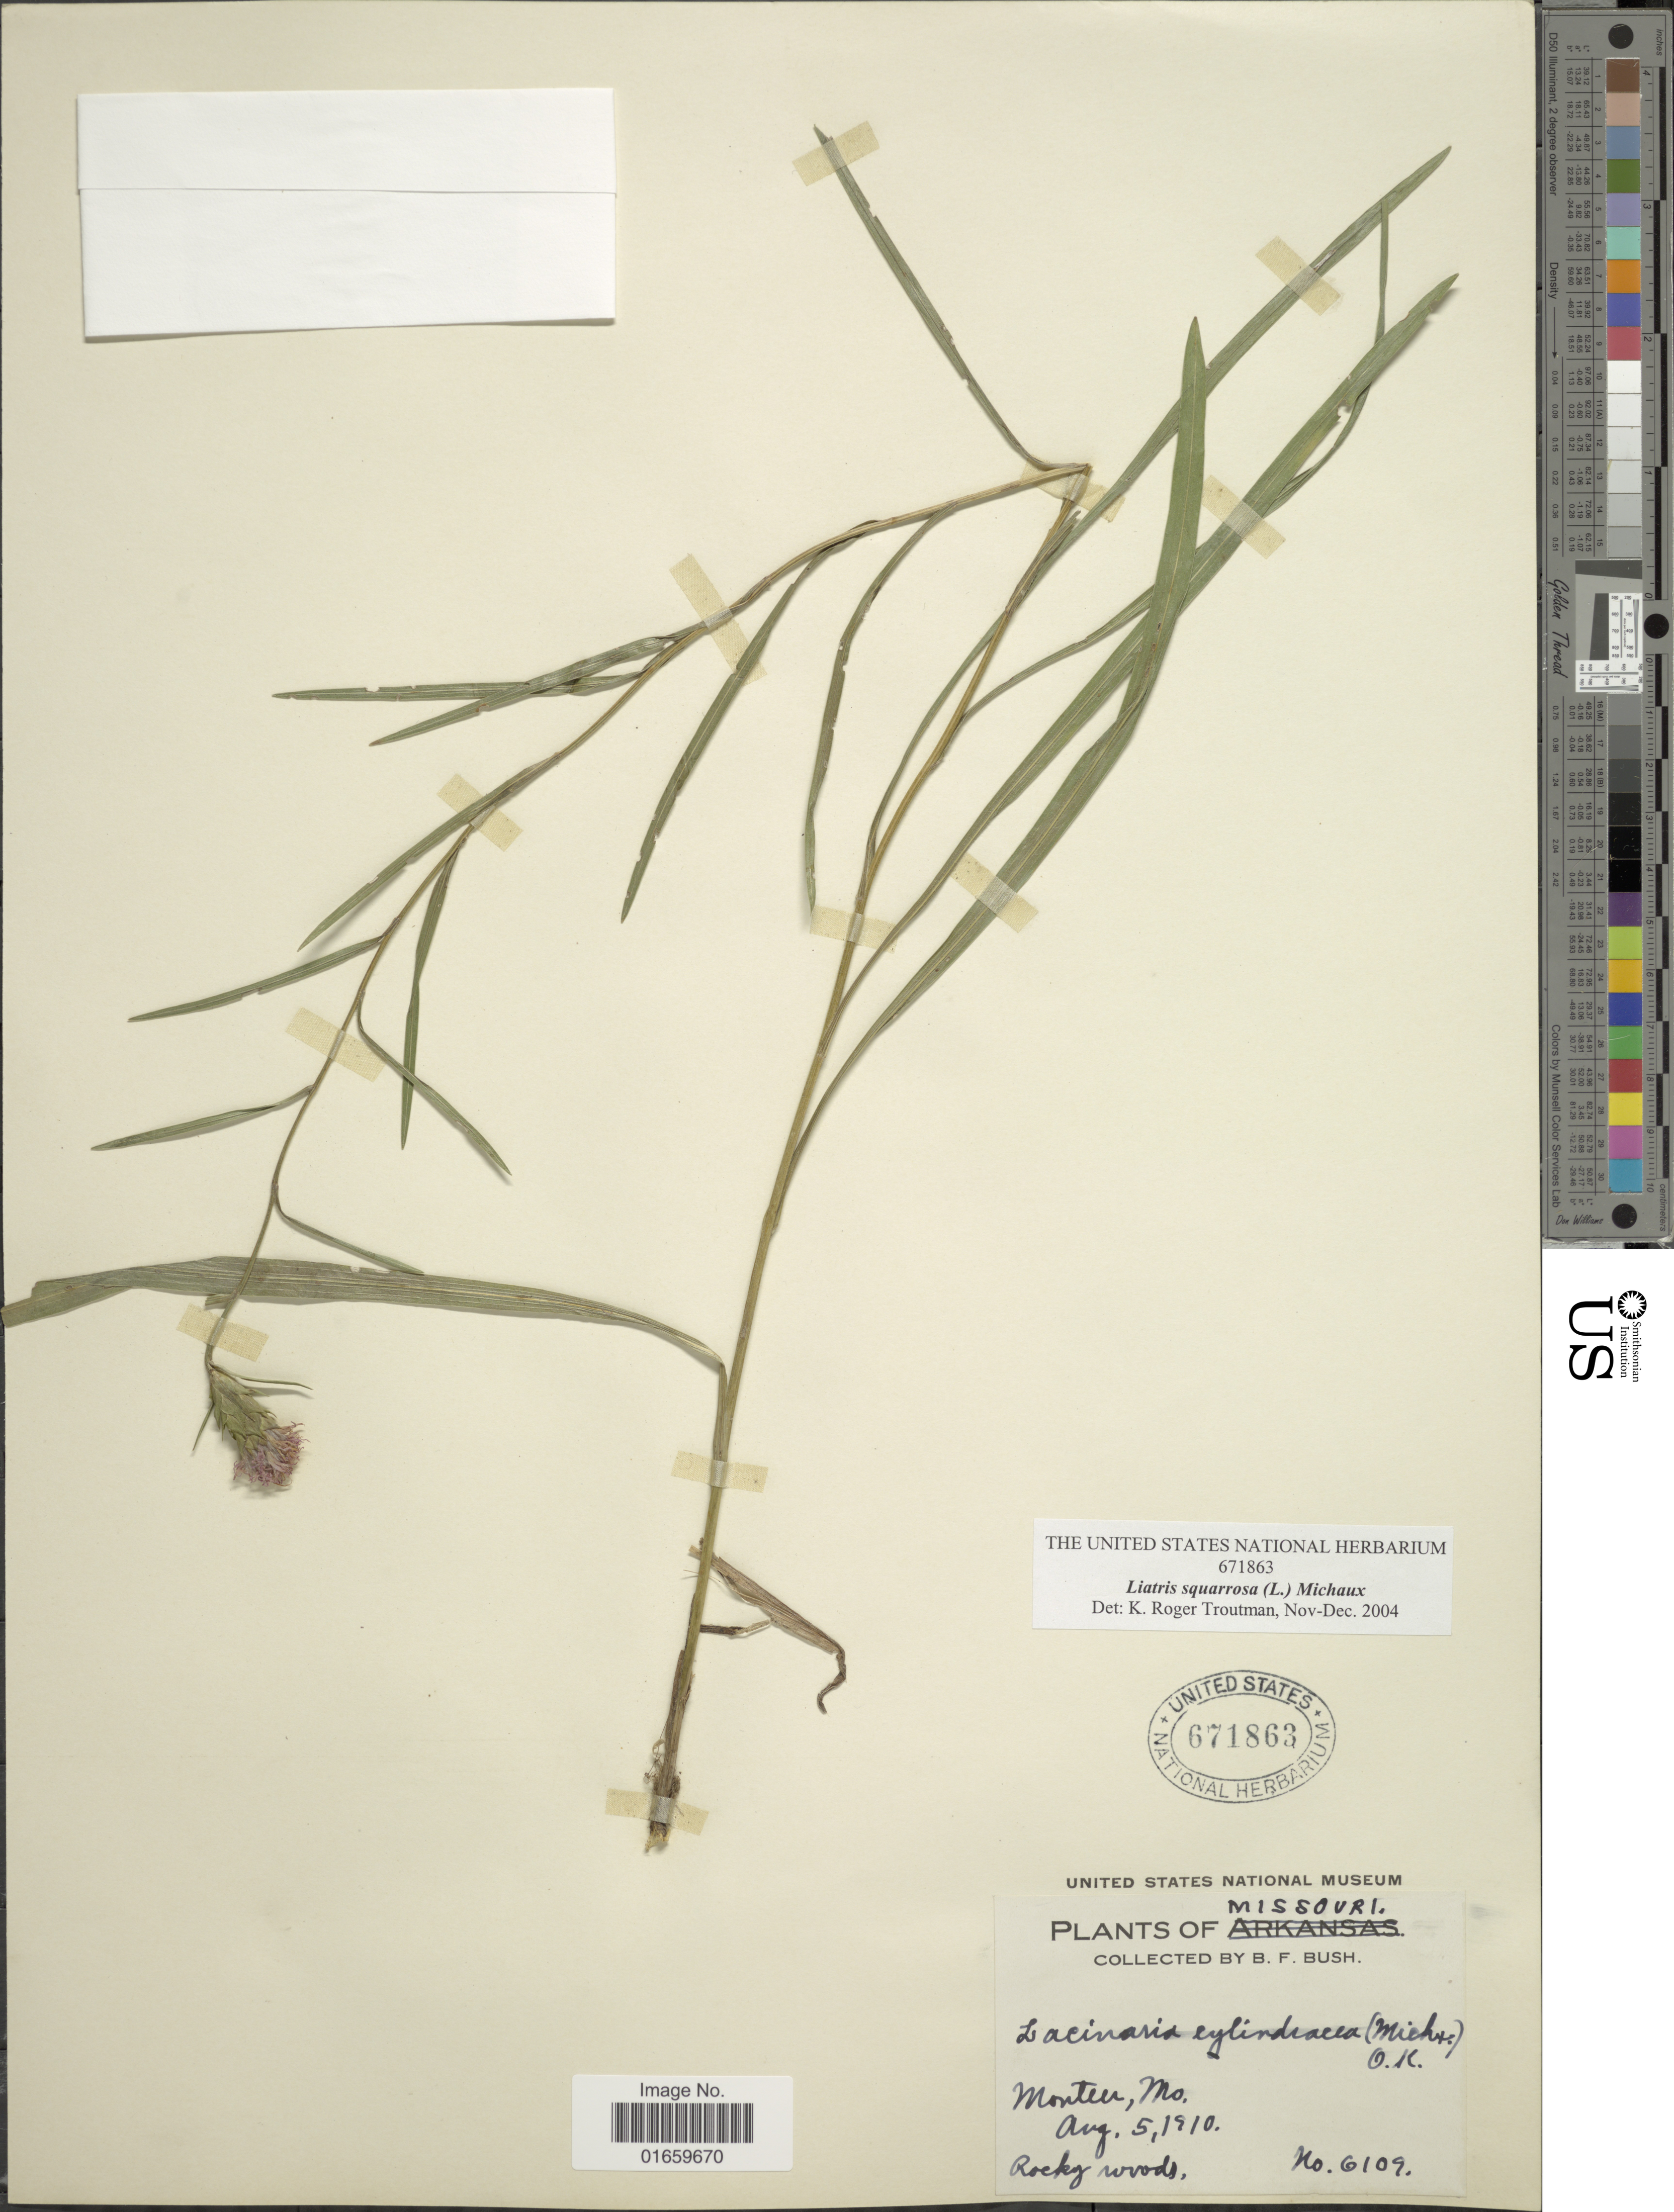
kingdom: Plantae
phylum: Tracheophyta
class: Magnoliopsida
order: Asterales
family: Asteraceae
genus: Liatris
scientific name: Liatris squarrosa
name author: (L.) Michx.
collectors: B. F. Bush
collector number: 6109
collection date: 1910-08-05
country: United States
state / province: Missouri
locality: Monteer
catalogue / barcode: US 671863